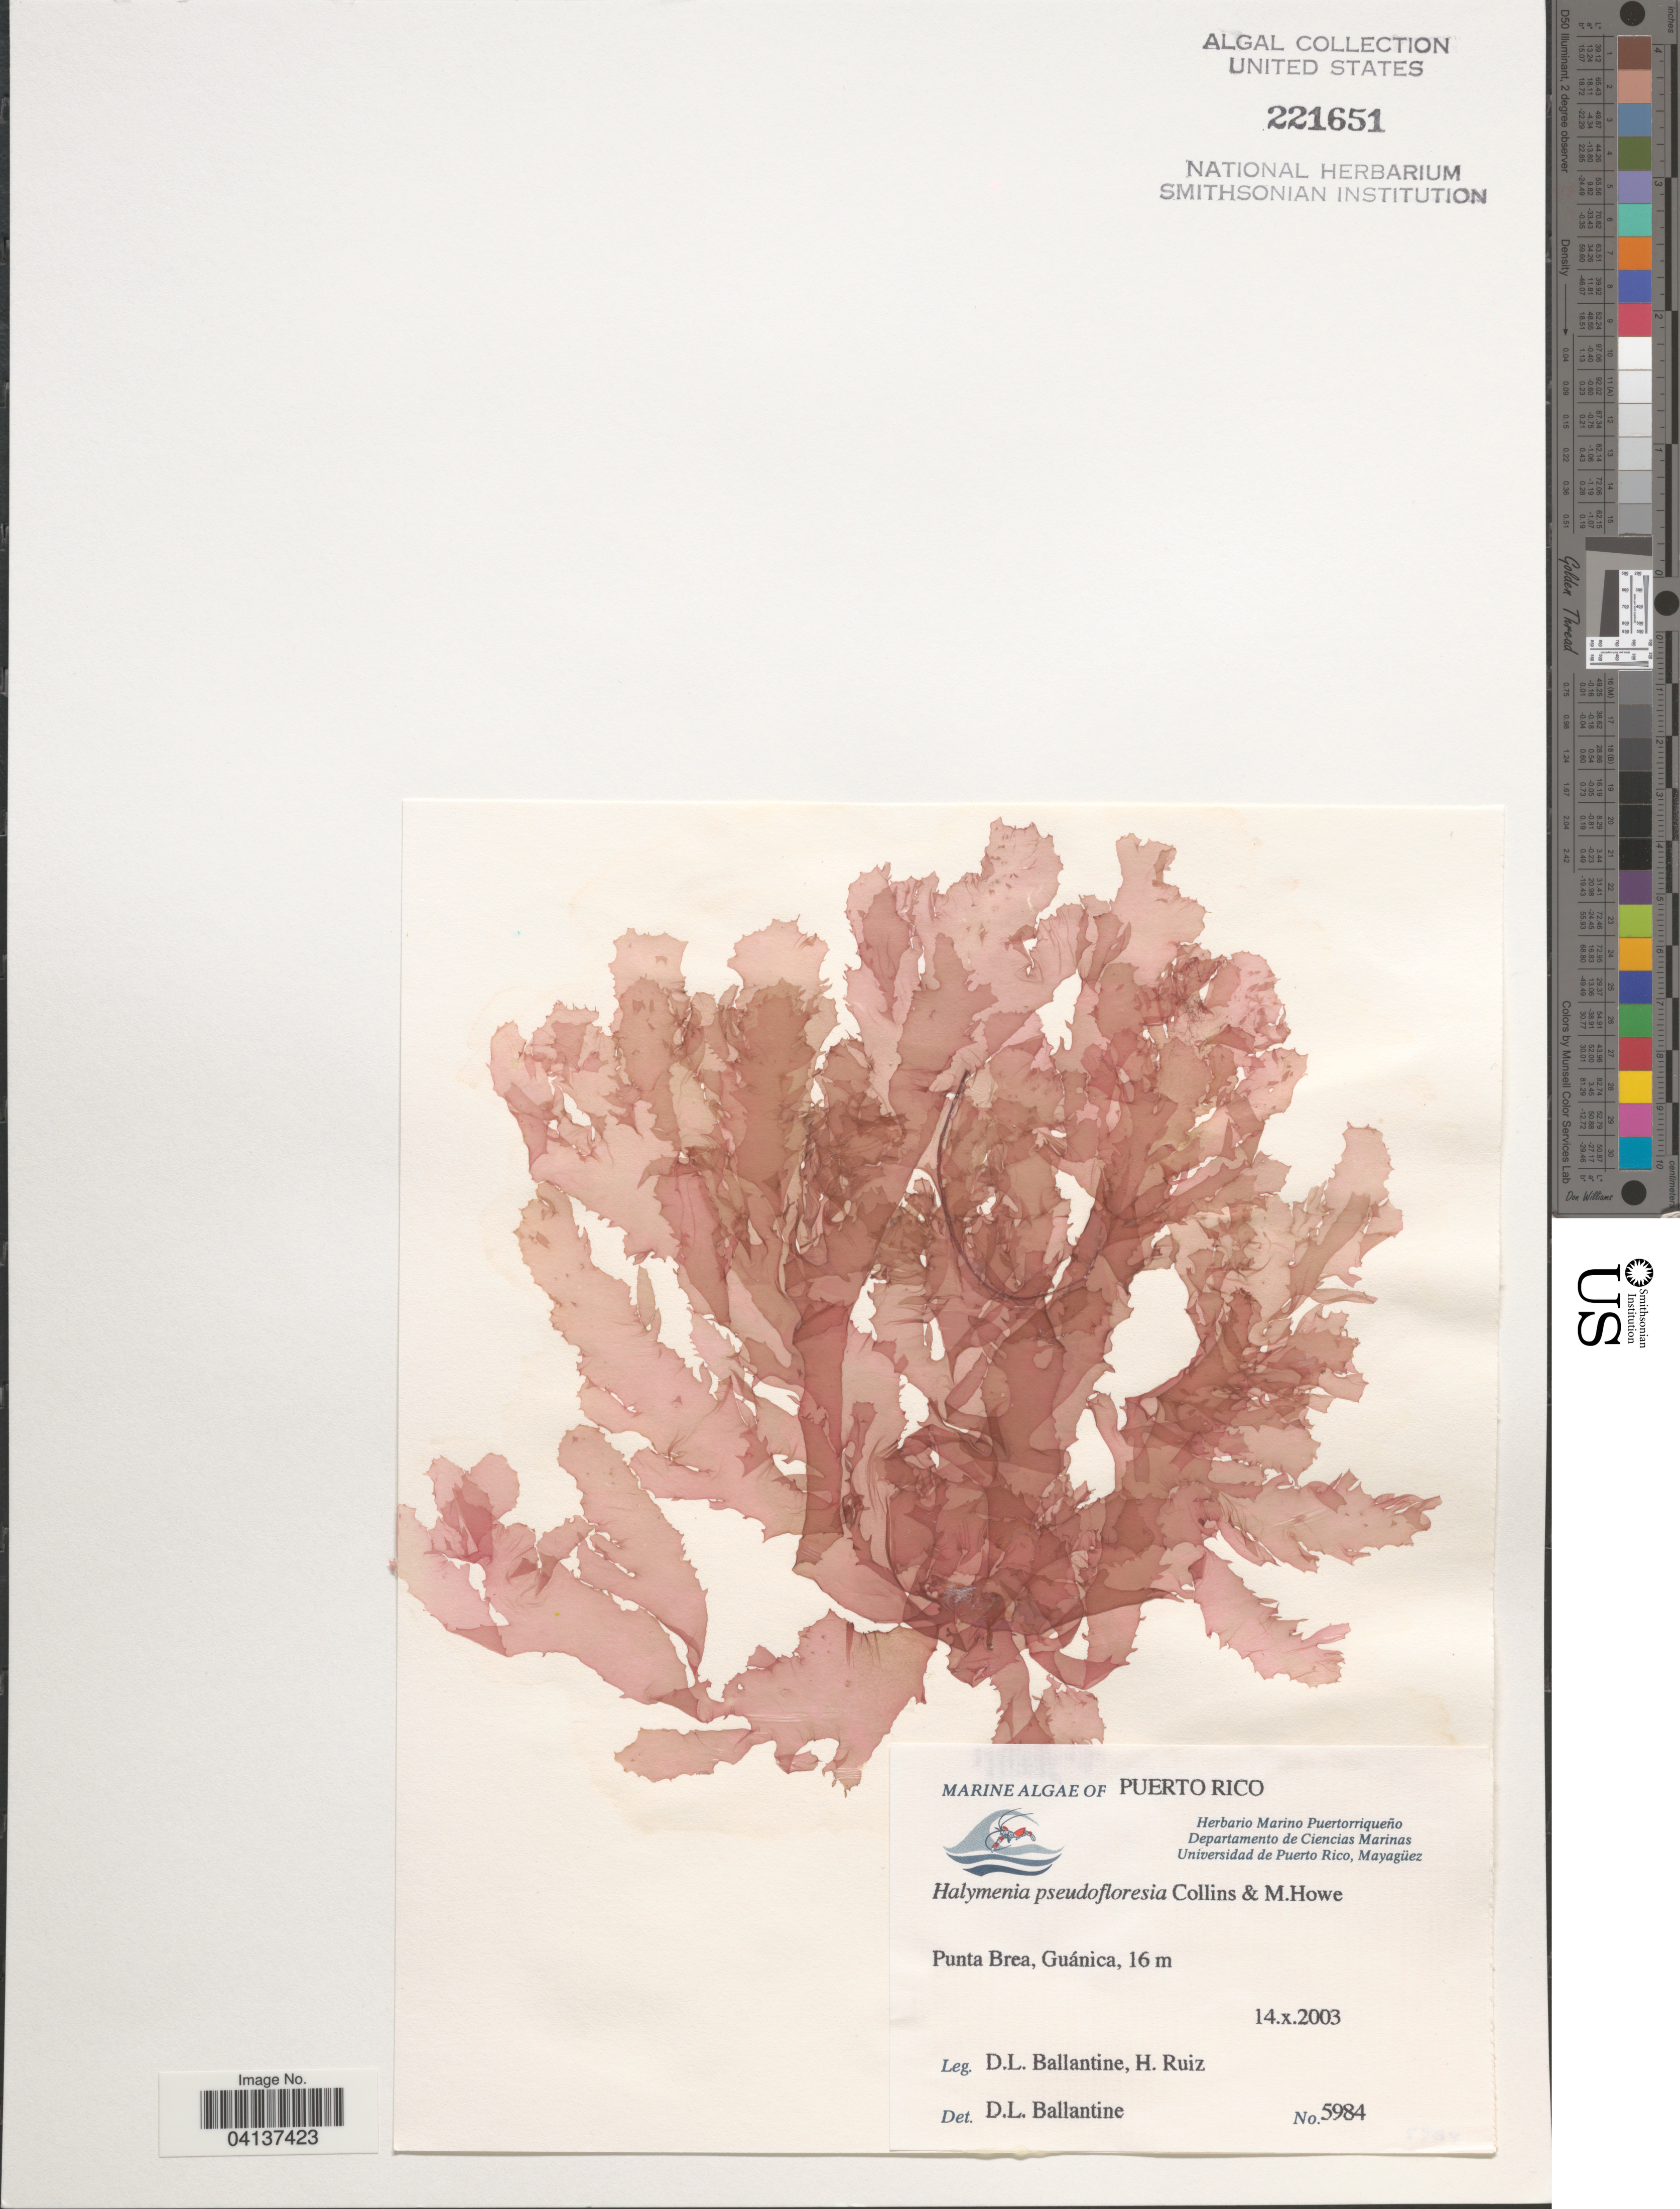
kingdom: Plantae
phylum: Rhodophyta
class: Florideophyceae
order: Halymeniales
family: Halymeniaceae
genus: Halymenia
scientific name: Halymenia pseudofloresia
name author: Collins & M. Howe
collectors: D.L. Ballantine & H. Ruiz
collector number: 5984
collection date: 2003-10-14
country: Puerto Rico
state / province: Guánica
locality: Punta Brea.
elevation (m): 16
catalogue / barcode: US 221651